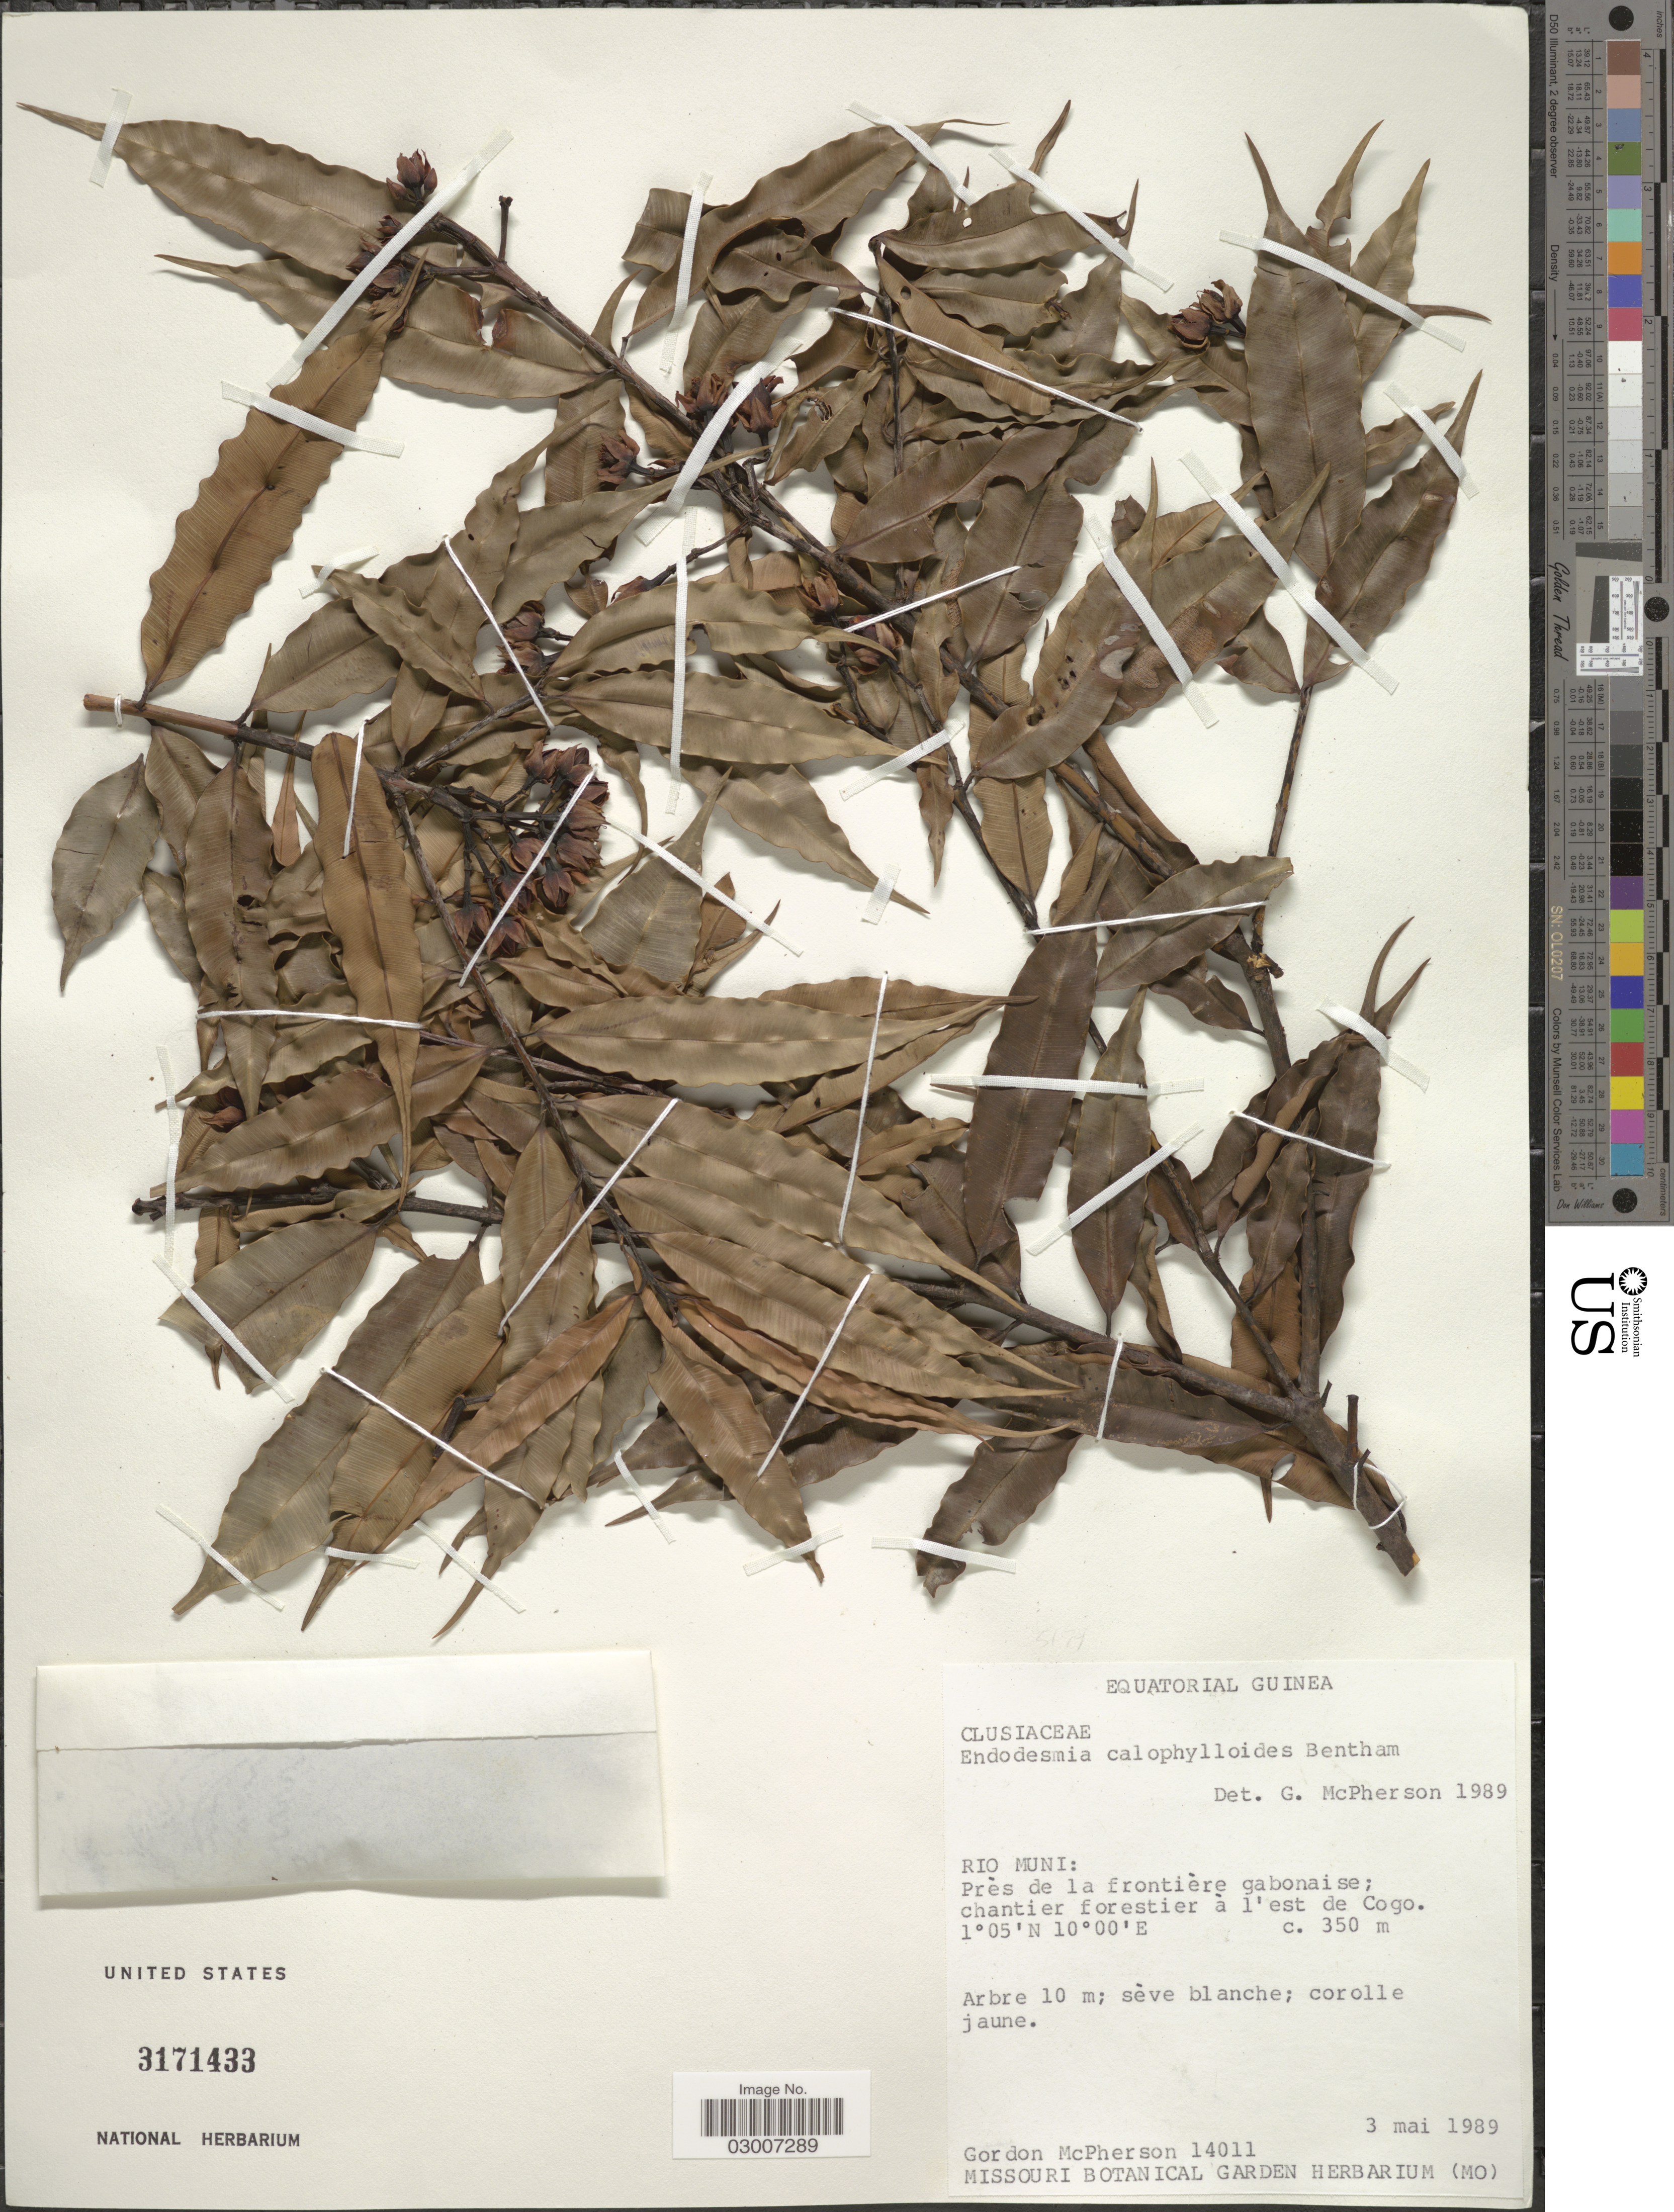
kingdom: Plantae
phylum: Tracheophyta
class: Magnoliopsida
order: Malpighiales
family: Calophyllaceae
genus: Endodesmia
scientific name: Endodesmia calophylloides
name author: Benth.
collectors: G. McPherson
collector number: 14011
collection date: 1989-05-03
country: Equatorial Guinea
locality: Rio Muni: Près de la frontière gabonaise; chantier forestier à l'est de Cogo.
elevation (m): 350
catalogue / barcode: US 3171433